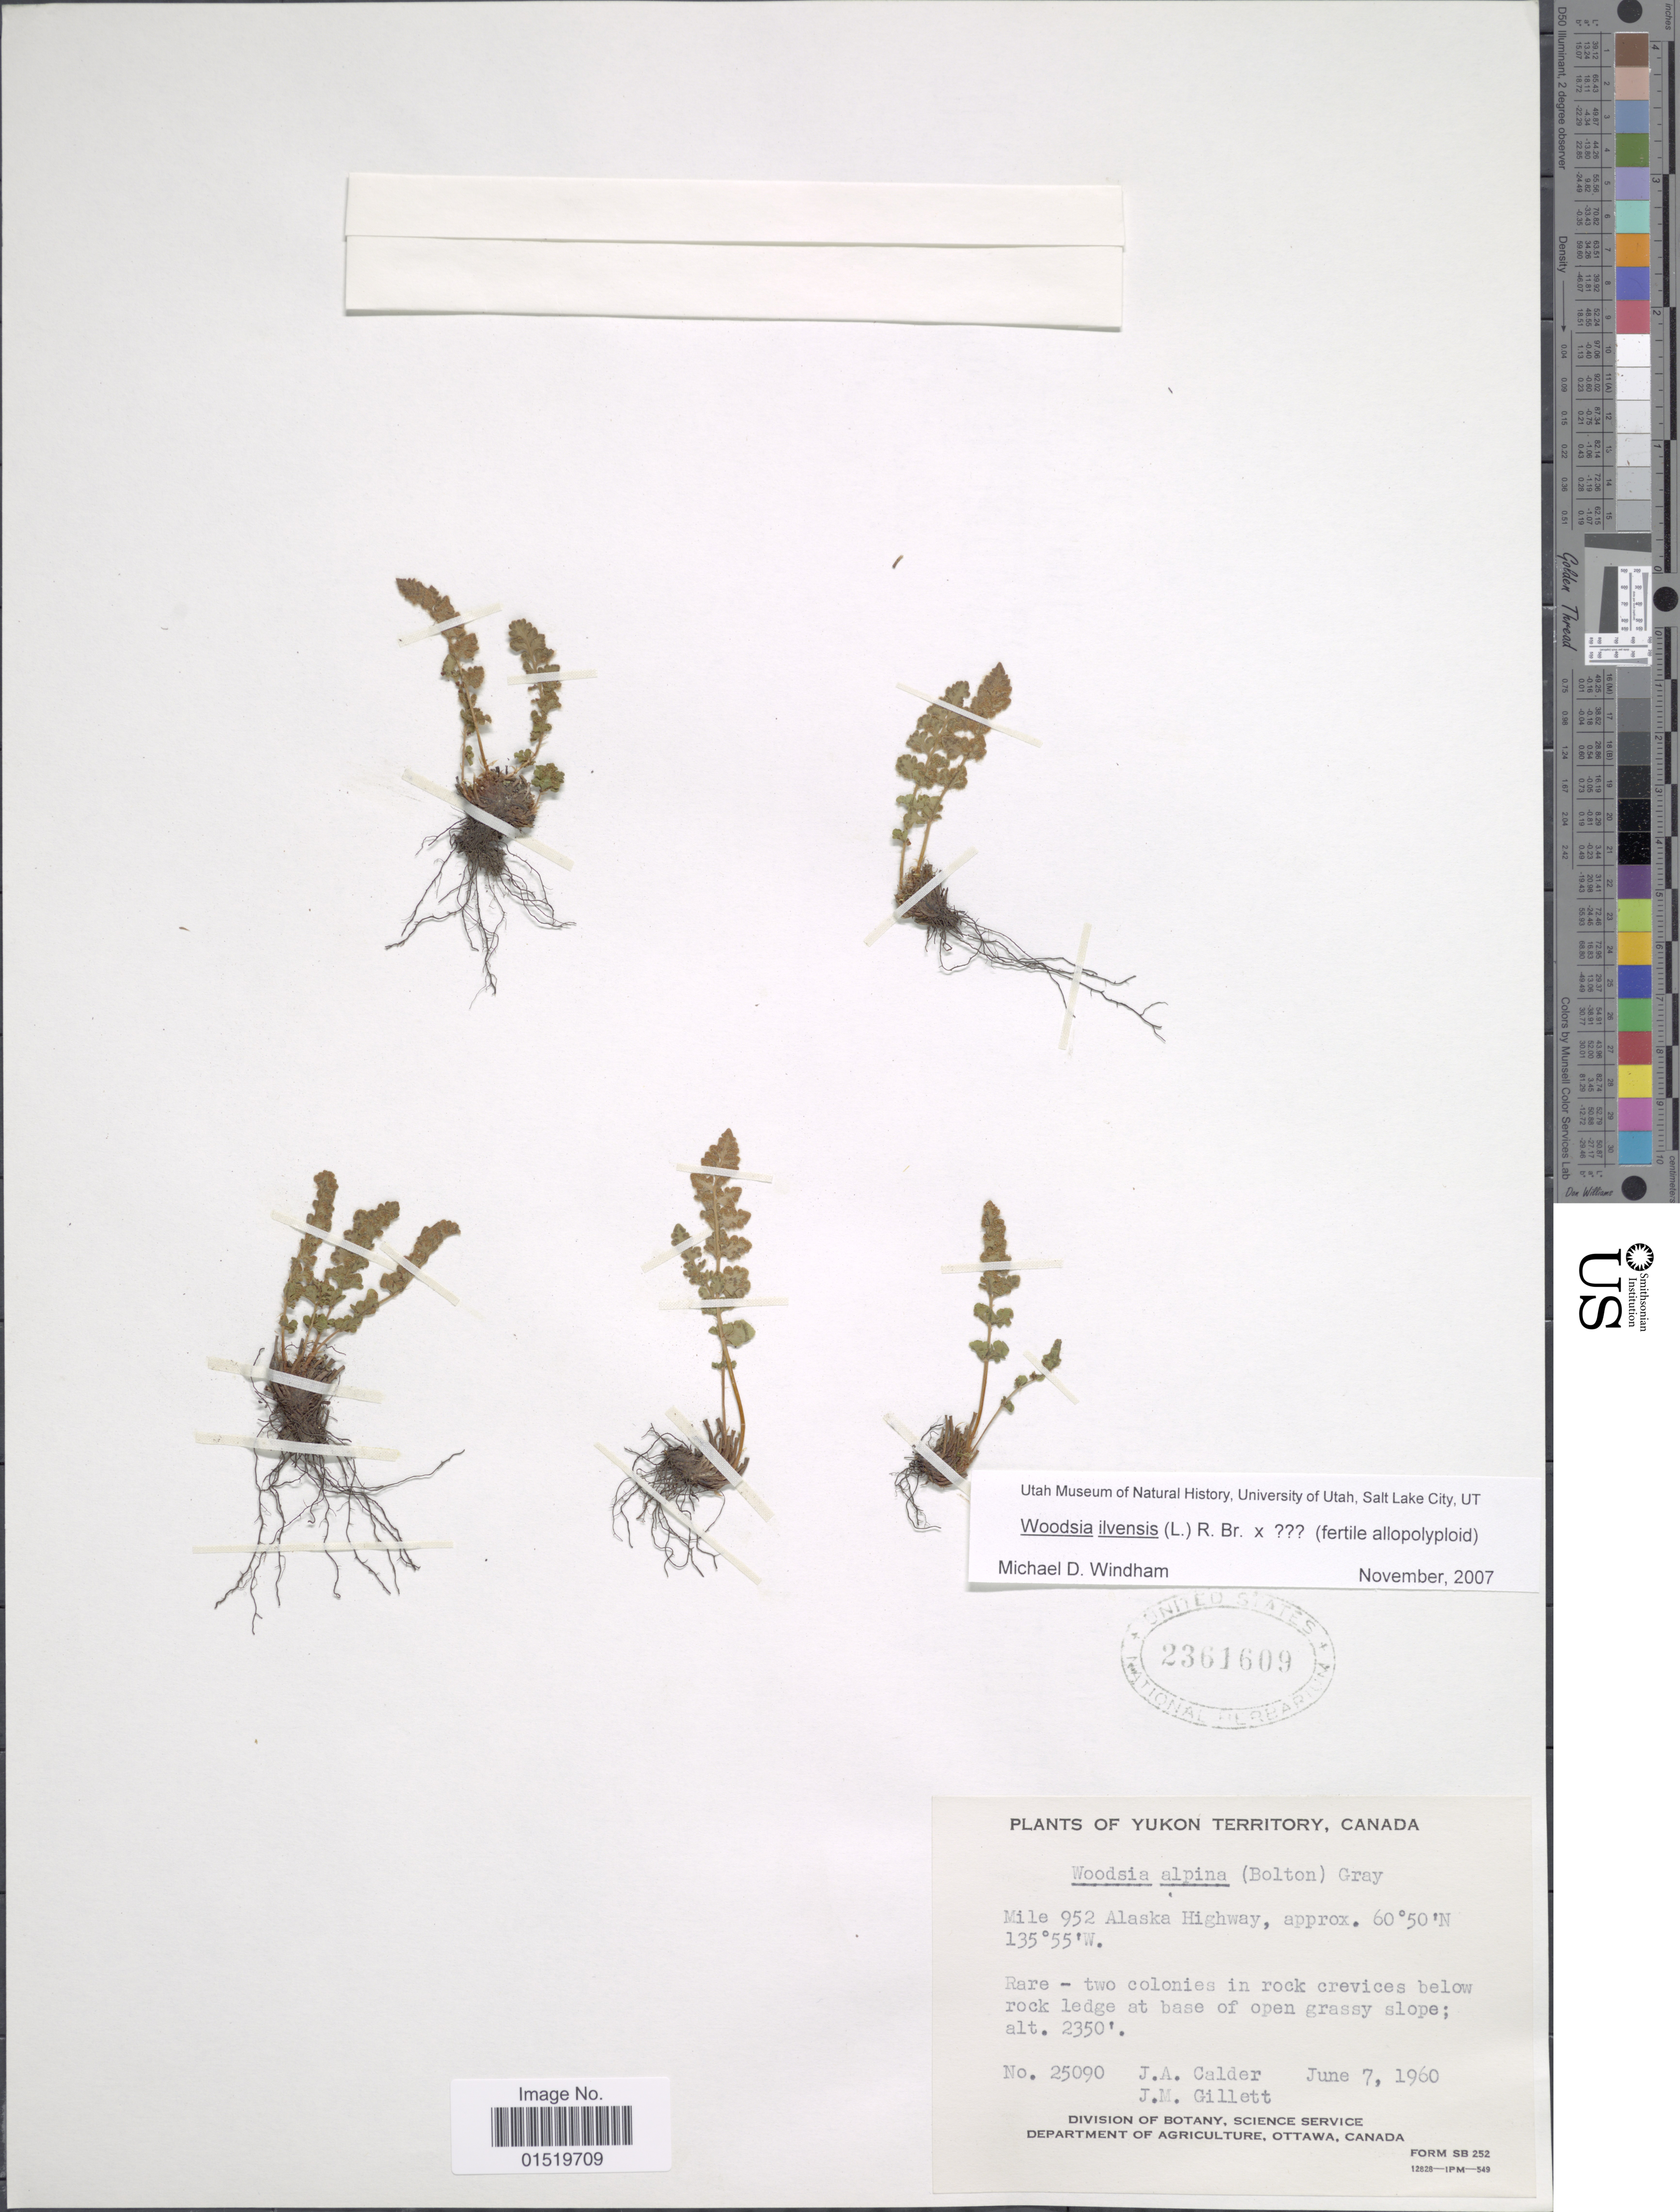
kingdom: Plantae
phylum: Tracheophyta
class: Polypodiopsida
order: Polypodiales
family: Woodsiaceae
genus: Woodsia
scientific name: Woodsia ilvensis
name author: (L.) R. Br.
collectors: J. A. Calder & J. M. Gillett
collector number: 25090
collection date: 1960-06-07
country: Canada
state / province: Yukon Territory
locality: Mile 952 Alaska Highway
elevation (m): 716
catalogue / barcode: US 2361609